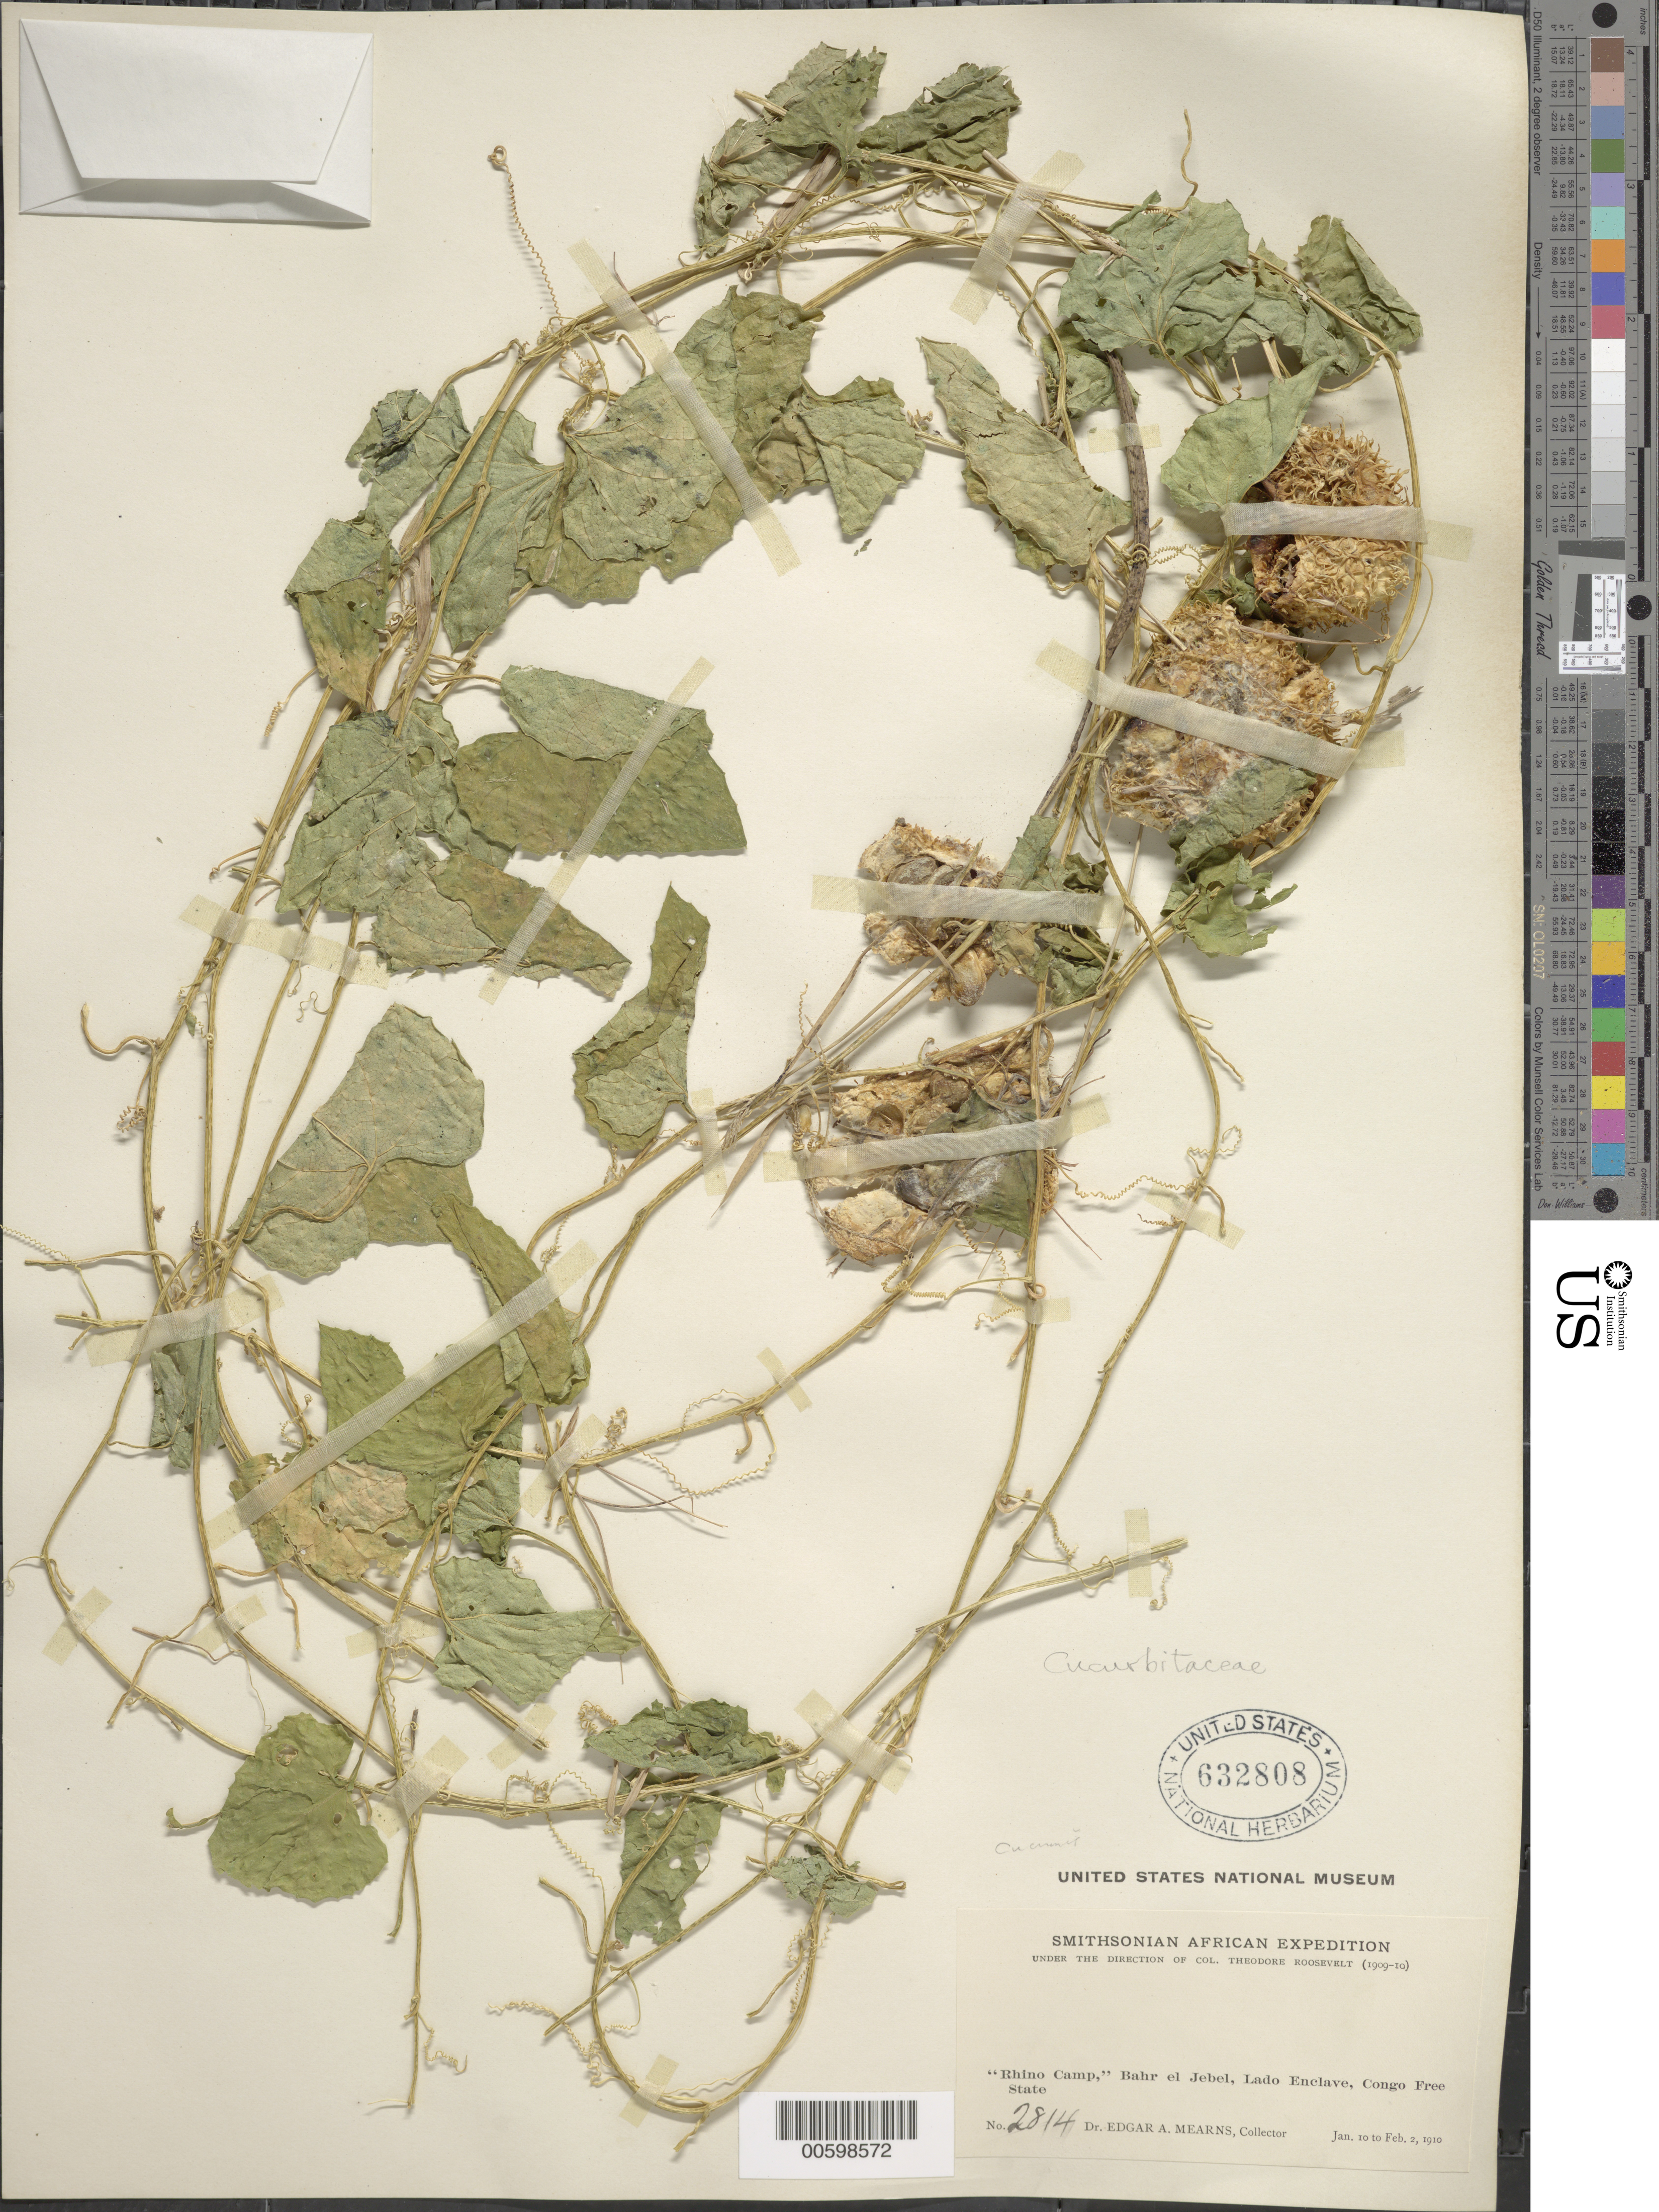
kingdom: Plantae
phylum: Tracheophyta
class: Magnoliopsida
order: Cucurbitales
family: Cucurbitaceae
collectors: E. A. Mearns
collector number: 2814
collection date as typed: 10 Jan 1910 to 02 Feb 1910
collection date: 1910-01-10/1910-02-02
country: South Sudan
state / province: Central Equatoria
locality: "Rhino Camp", Bahr el Jebel, Lado Enclave, Congo Free State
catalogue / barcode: US 632808